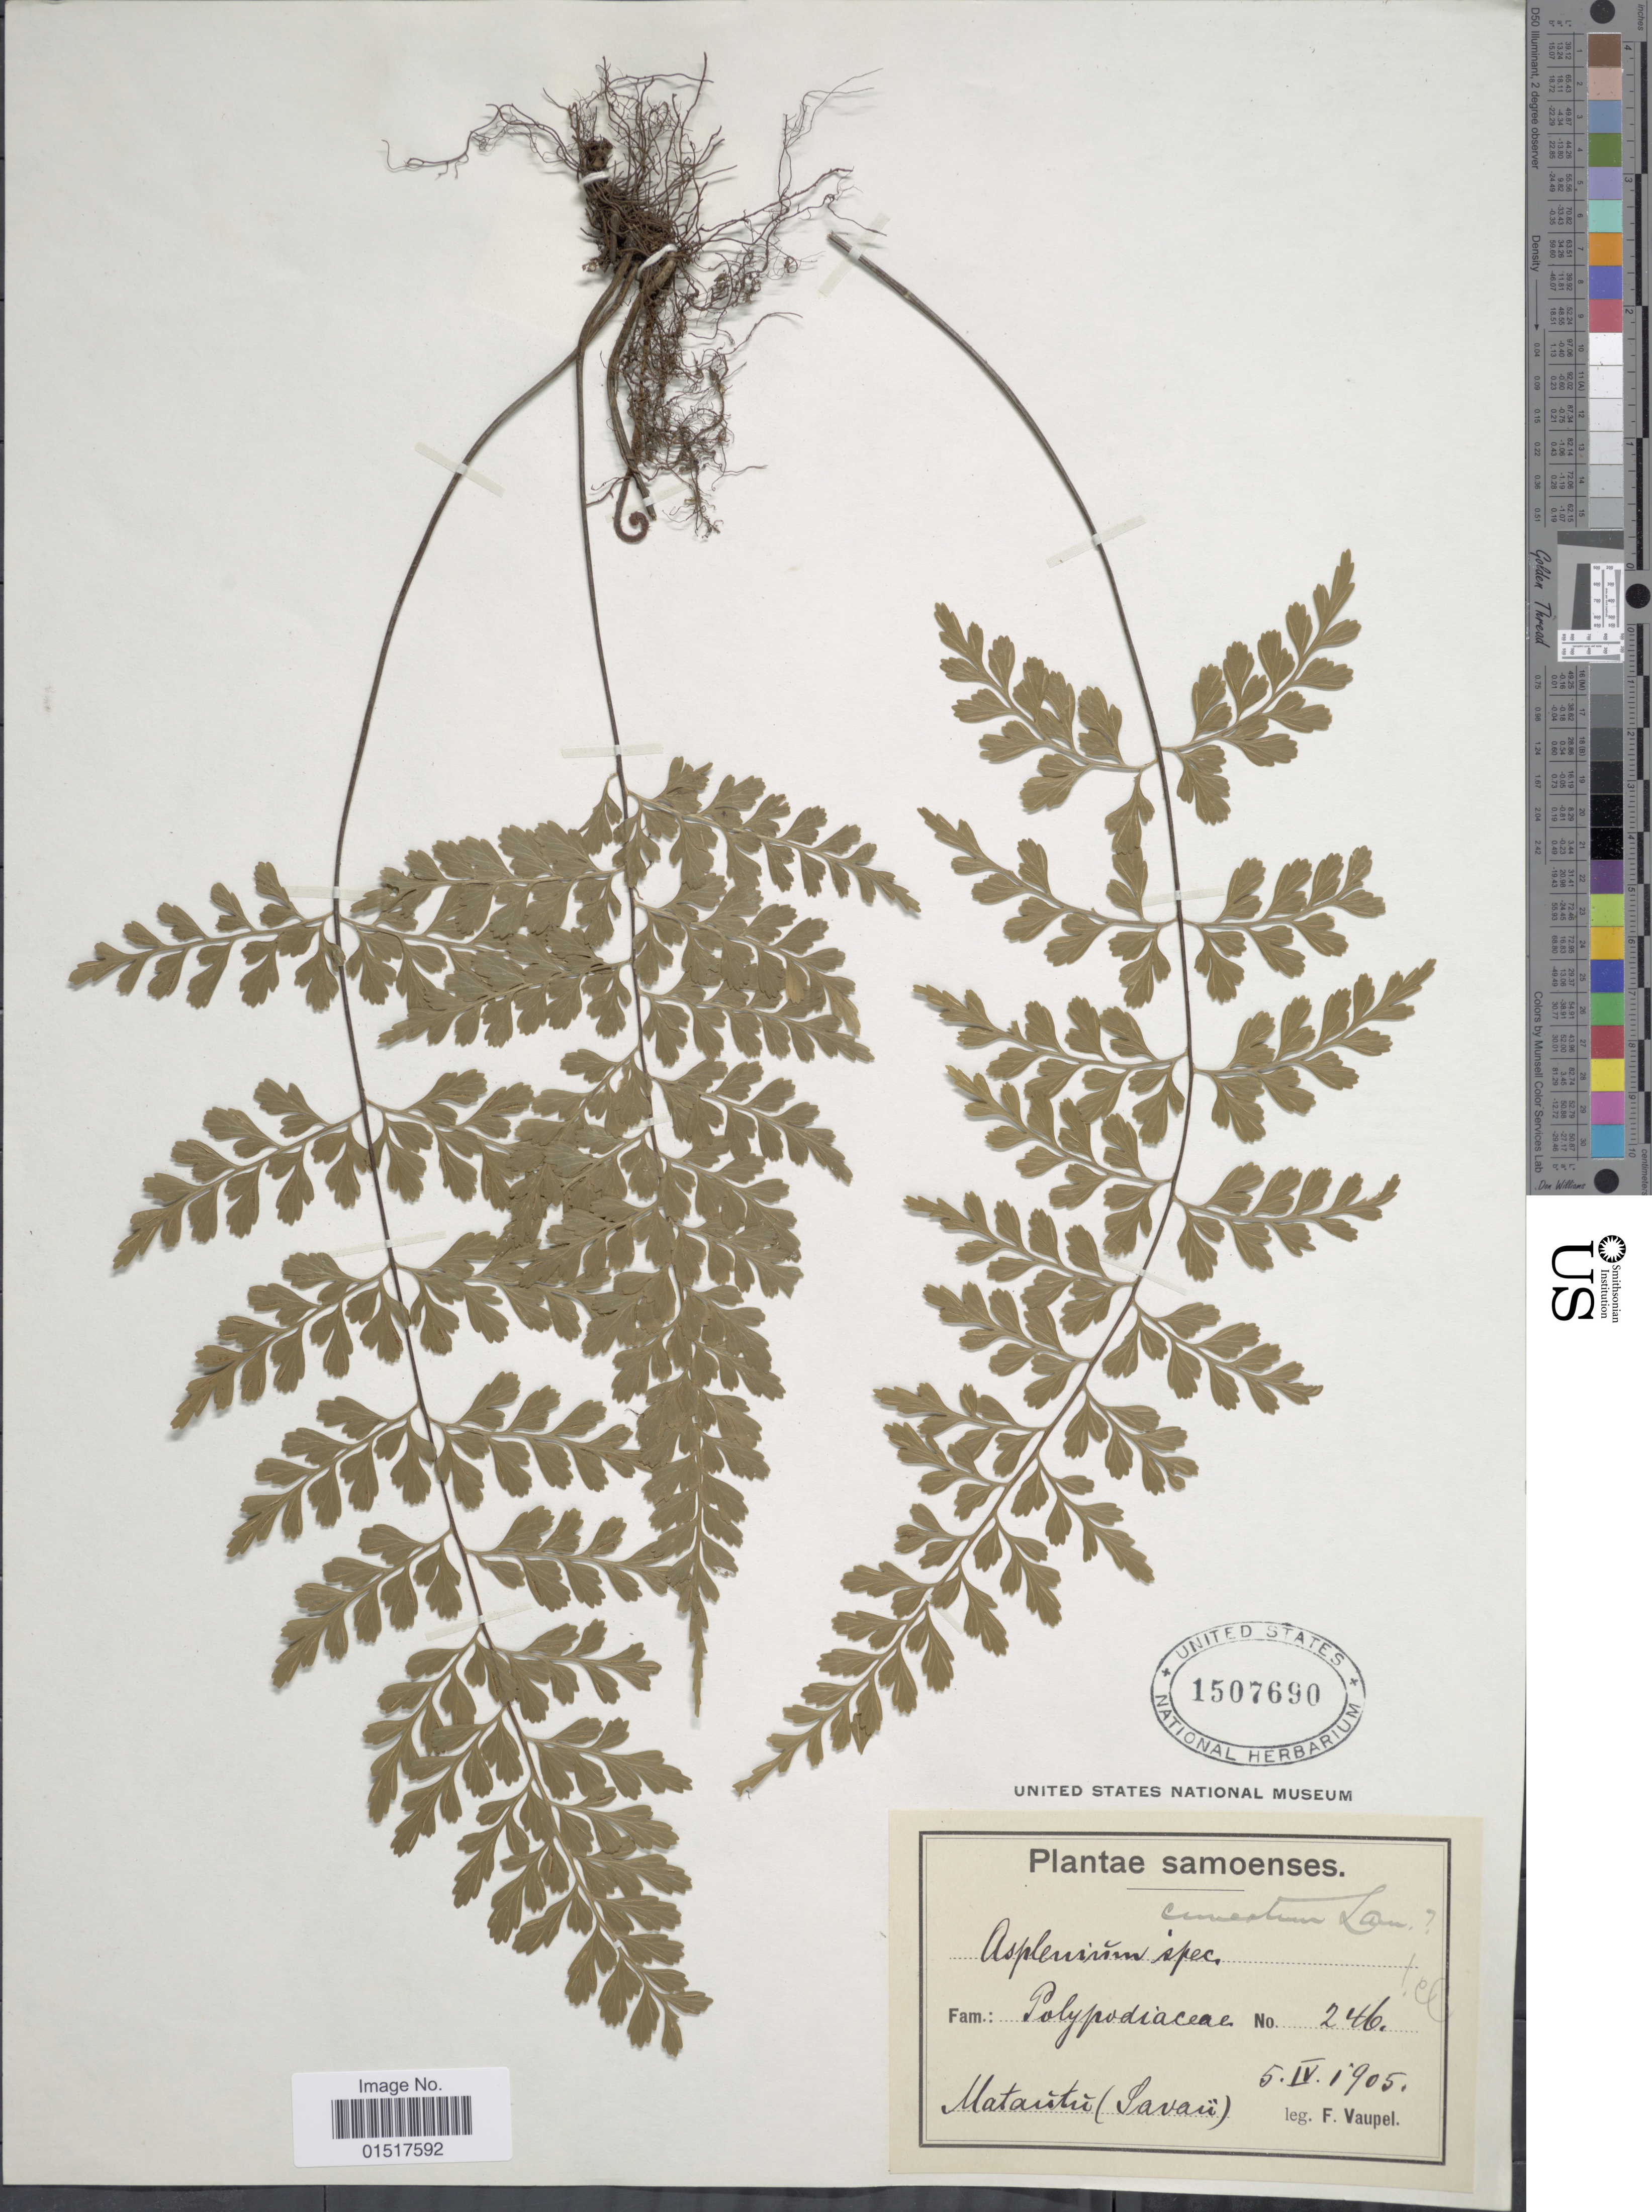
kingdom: Plantae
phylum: Tracheophyta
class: Polypodiopsida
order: Polypodiales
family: Aspleniaceae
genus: Asplenium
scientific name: Asplenium cuneatum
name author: Lam.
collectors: F. Vaupel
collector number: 246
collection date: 1905-04-05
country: Samoa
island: Savai'i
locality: Samoenses. Matanti (Savaii). [interpreted]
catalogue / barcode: US 1507690